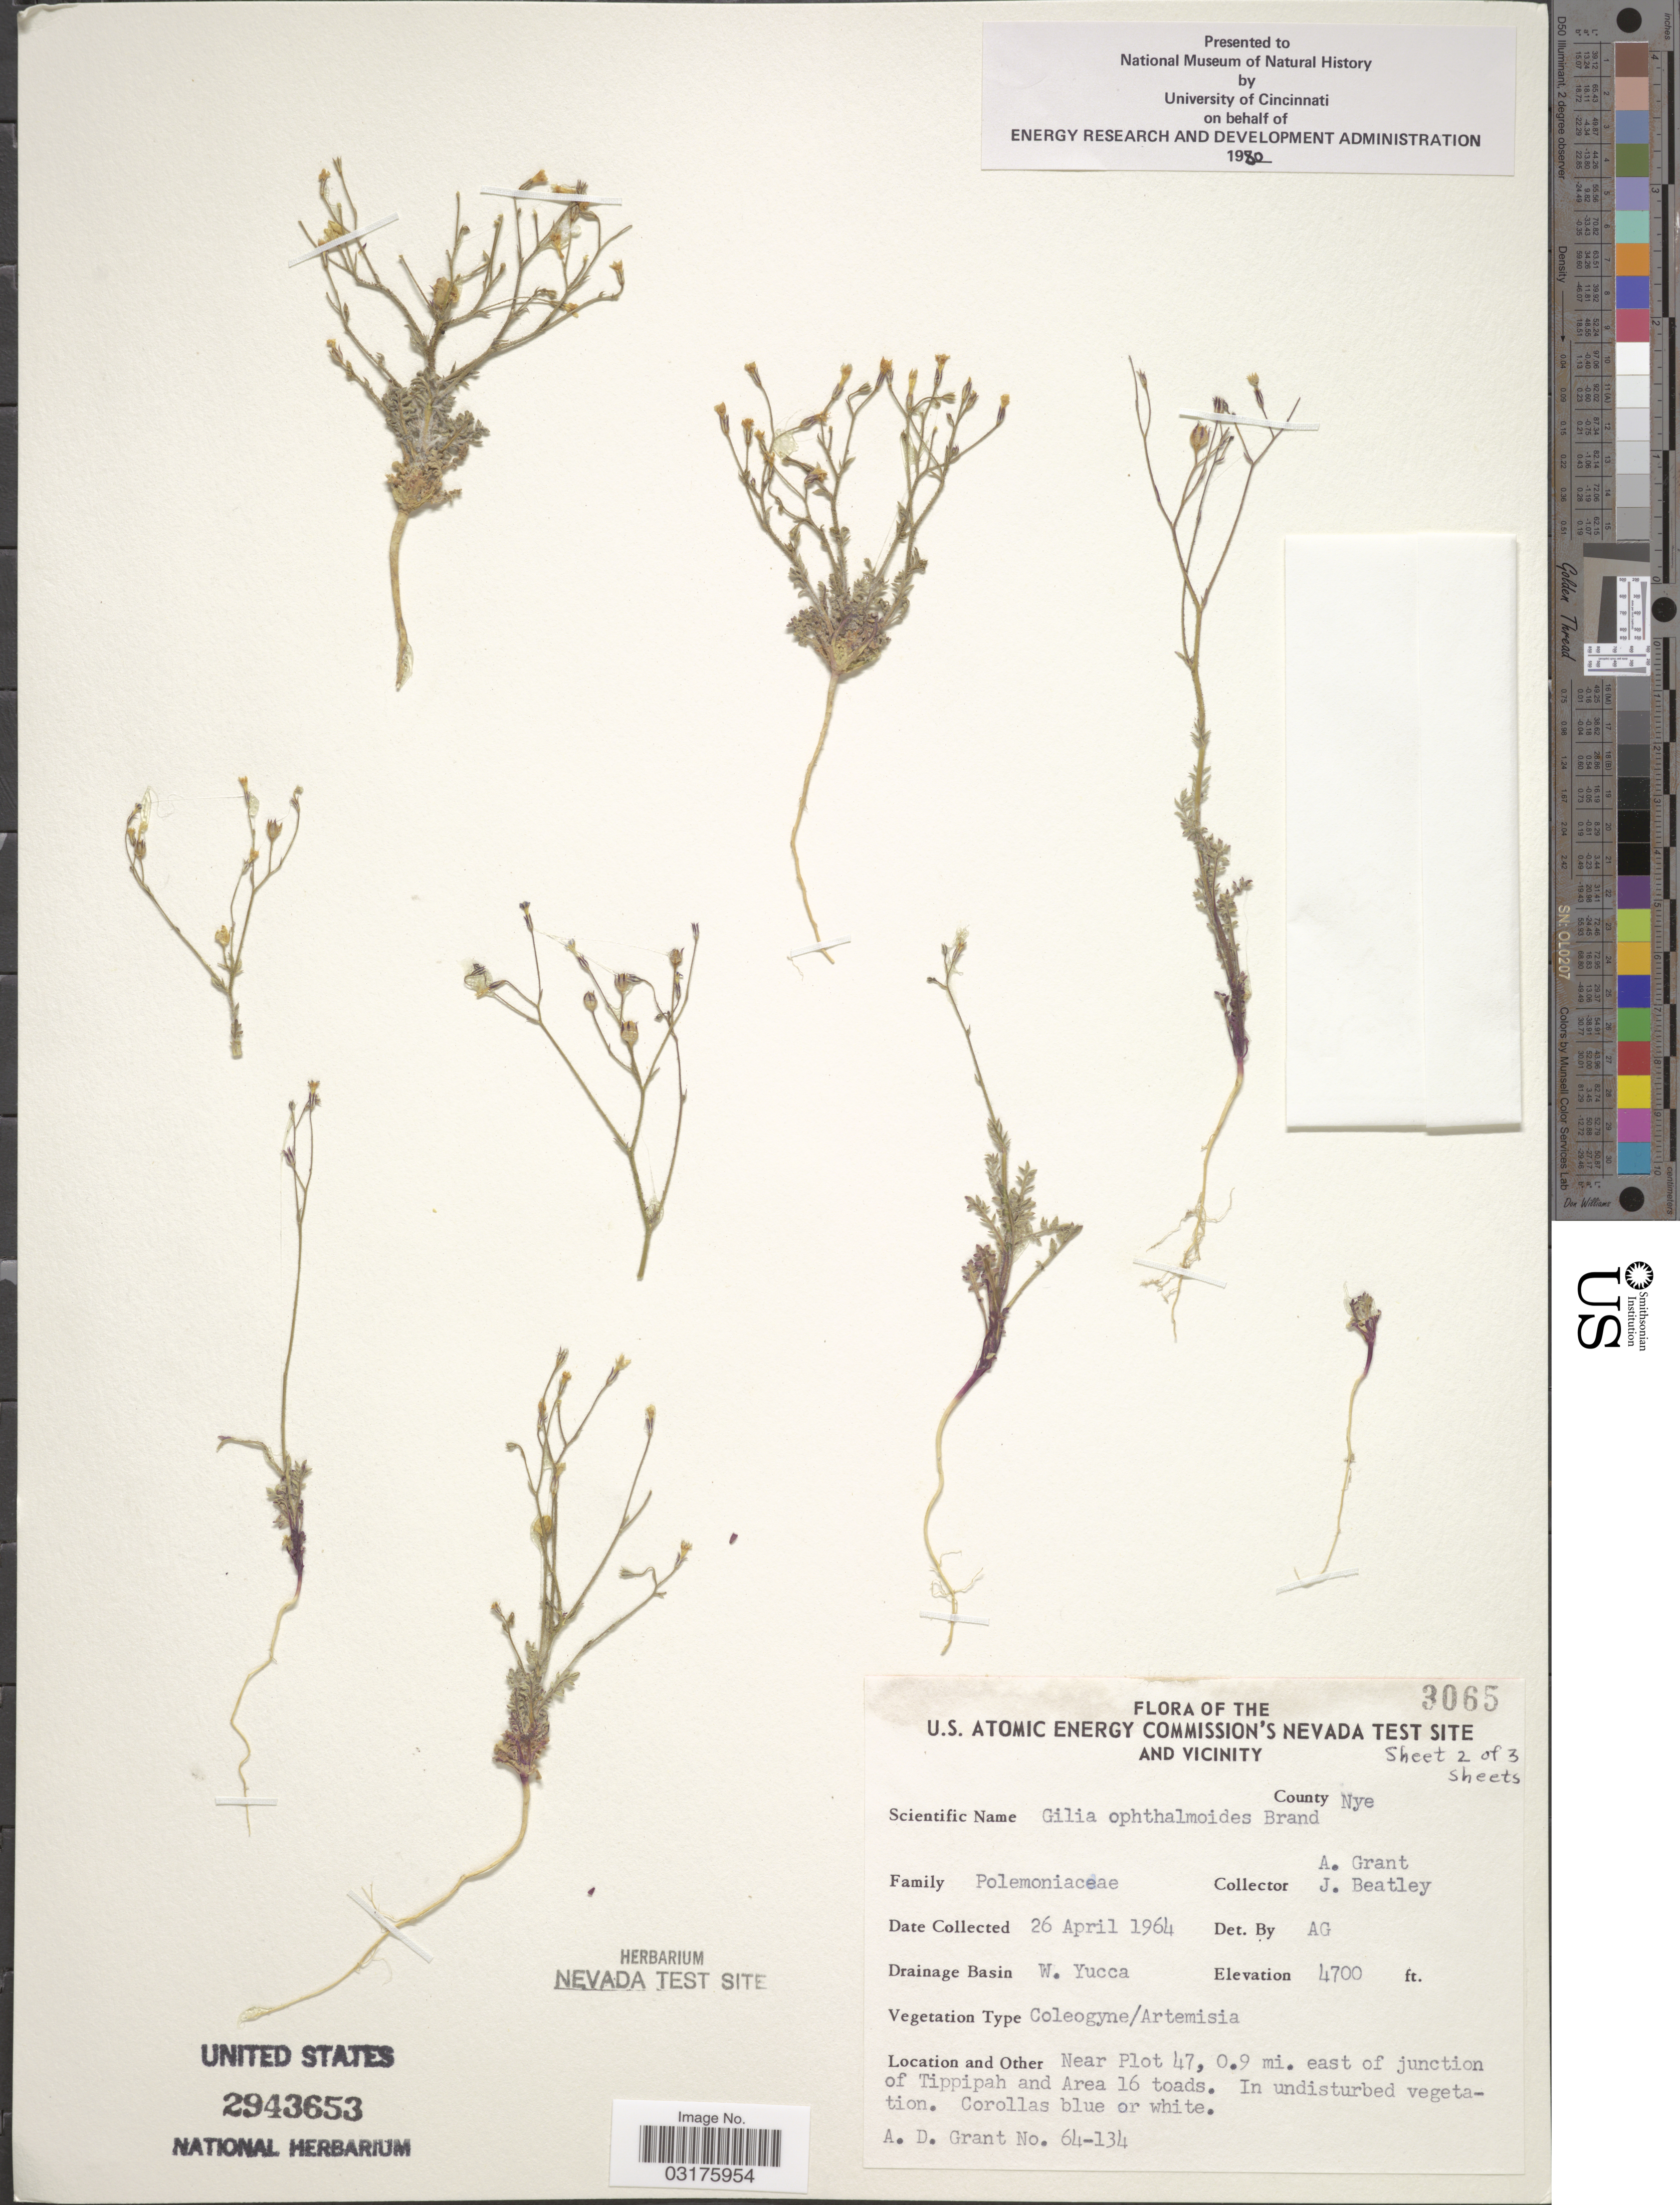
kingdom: Plantae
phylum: Tracheophyta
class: Magnoliopsida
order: Ericales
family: Polemoniaceae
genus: Gilia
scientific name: Gilia ophthalmoides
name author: Brand in Engl.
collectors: A. Grant & J. C. Beatley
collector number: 3065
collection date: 1964-04-26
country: United States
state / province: Nevada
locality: U.S. Atomic Energy Commission's Nevada Test Site and Vicinity, County Nye, Drainage Basin W. Yucca, Near Plot 47, 0.9 mi. east of junction of Tippipah and Area 16 toads.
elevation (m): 1433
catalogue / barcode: US 2943653